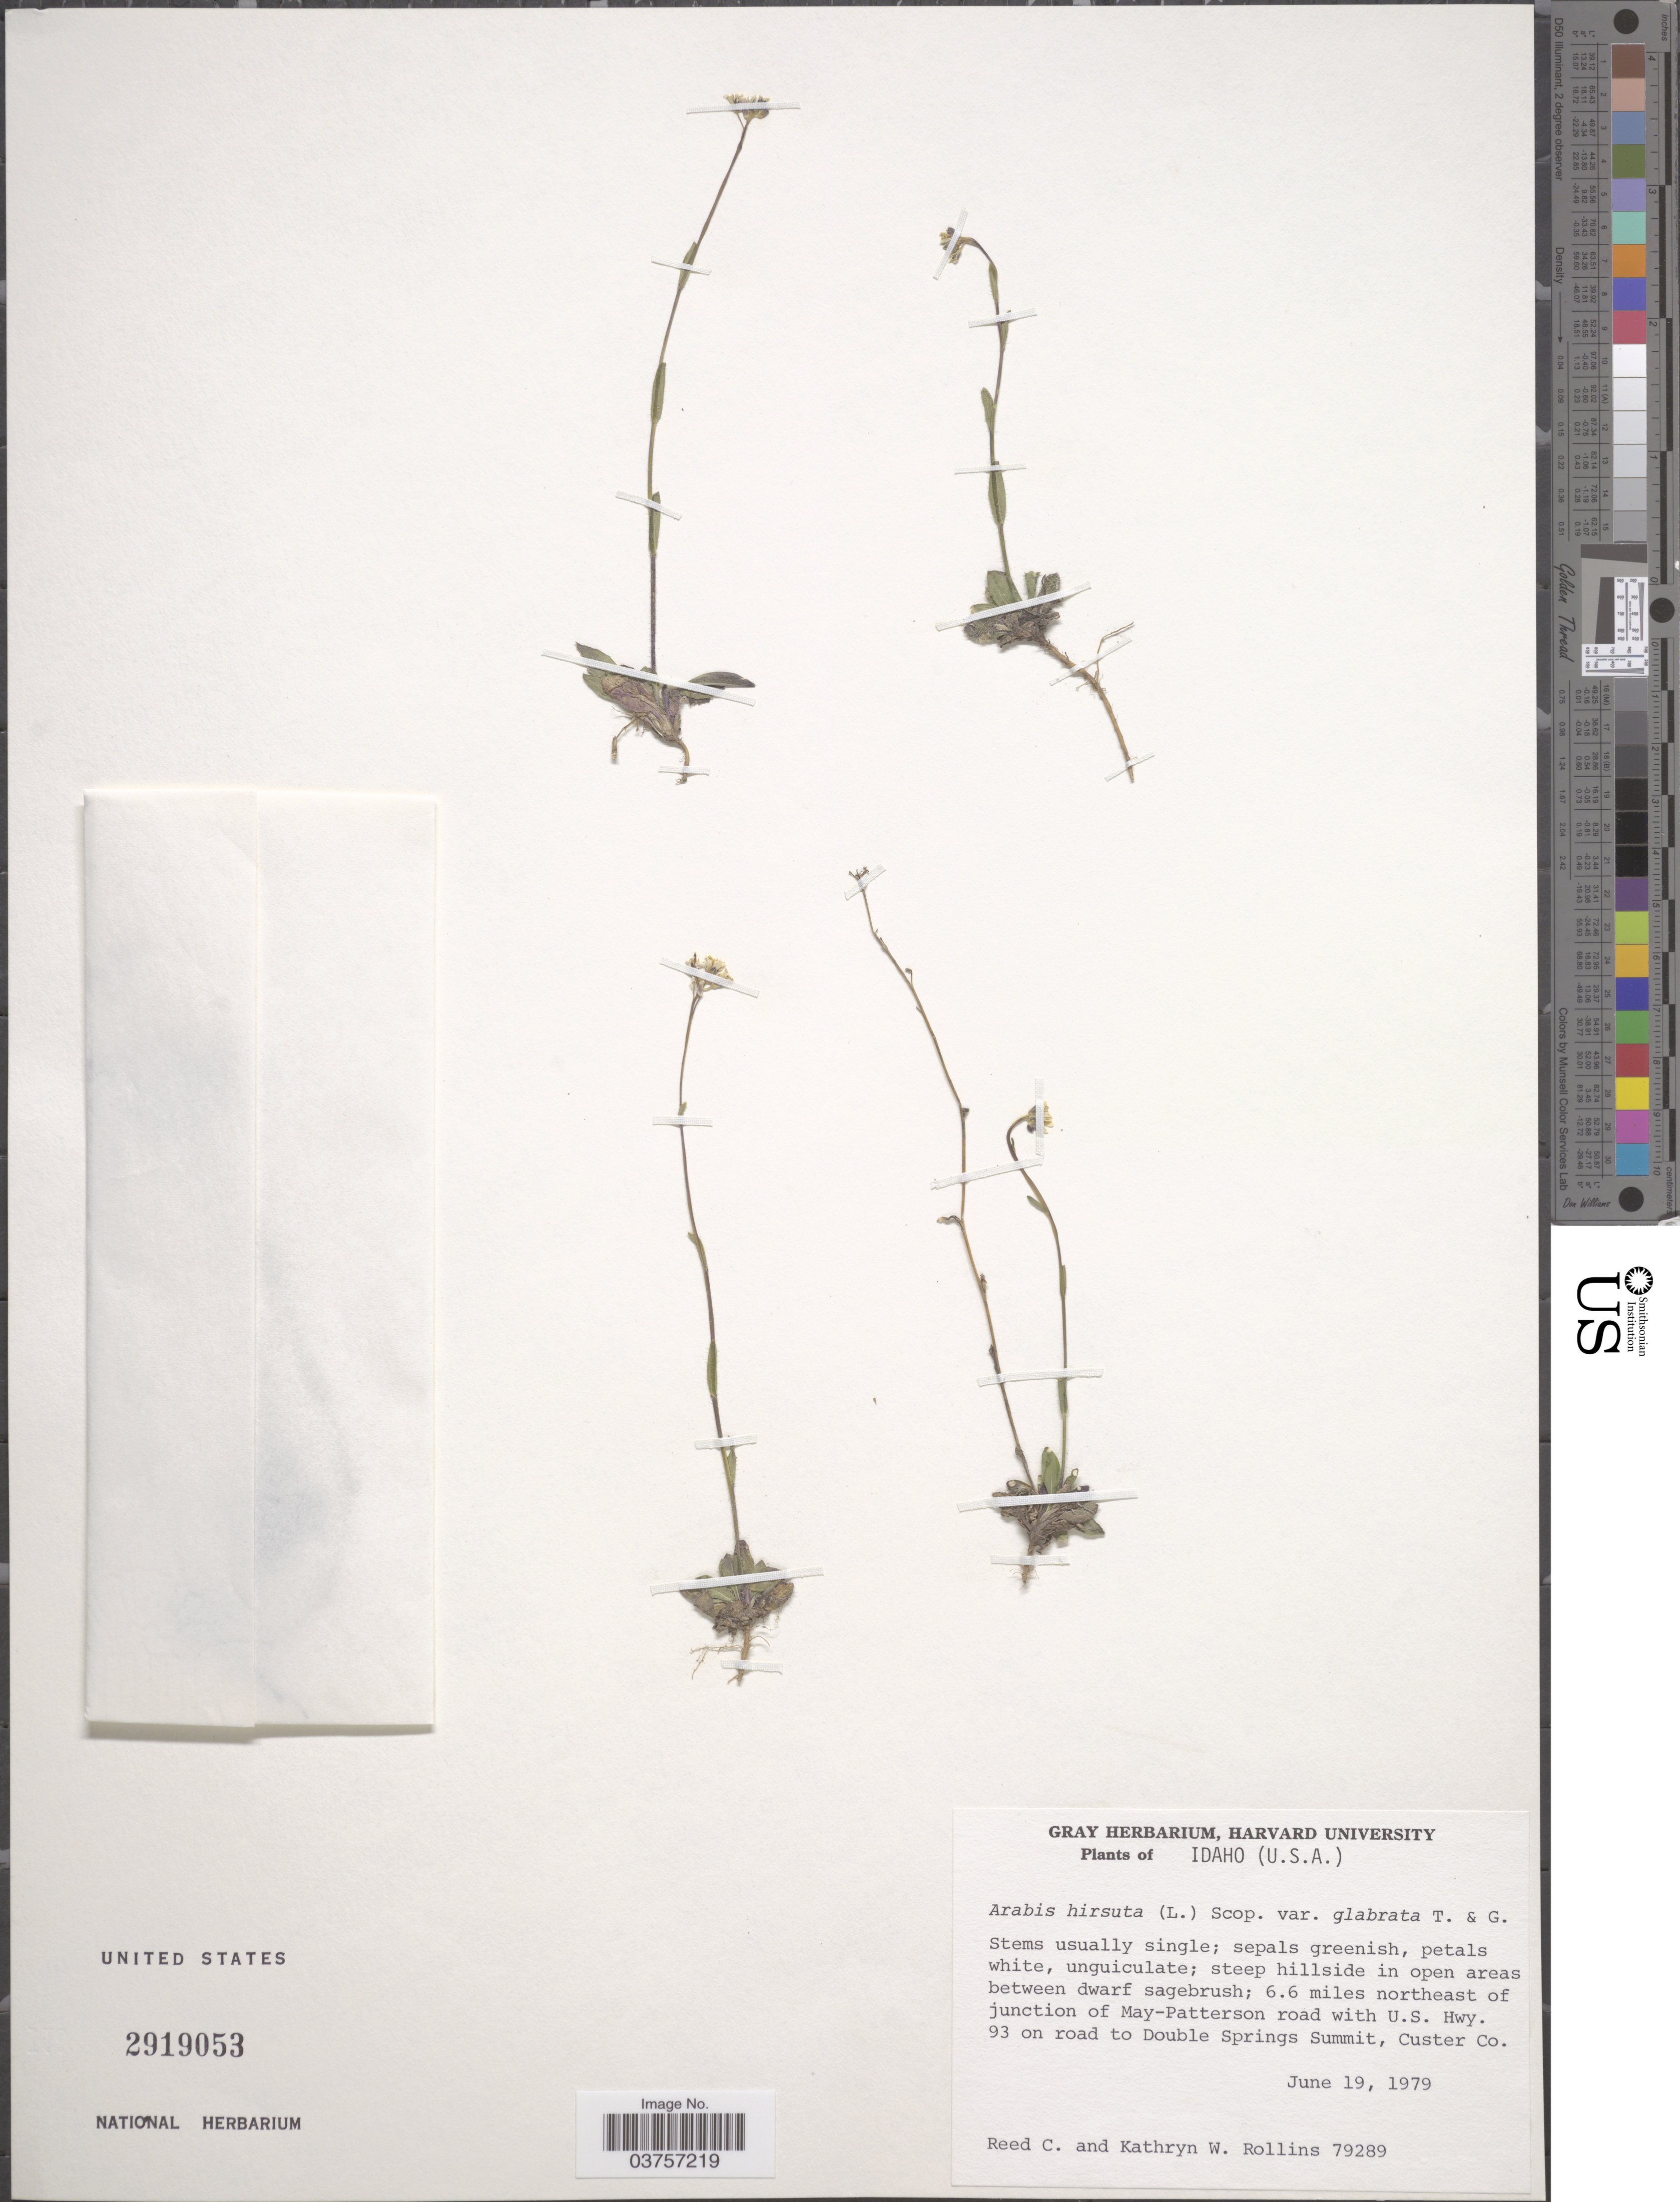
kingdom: Plantae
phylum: Tracheophyta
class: Magnoliopsida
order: Brassicales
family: Brassicaceae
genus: Arabis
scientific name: Arabis hirsuta var. glabrata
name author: Torr. & A. Gray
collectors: R. C. Rollins & K. W. Rollins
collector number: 79289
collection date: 1979-06-19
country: United States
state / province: Idaho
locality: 6.6 miles northeast of junction of May-Patterson road with U.S. Hwy. 93 on road to Double Springs Summit, Custer Co.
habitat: steep hillside in open areas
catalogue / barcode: US 2919053